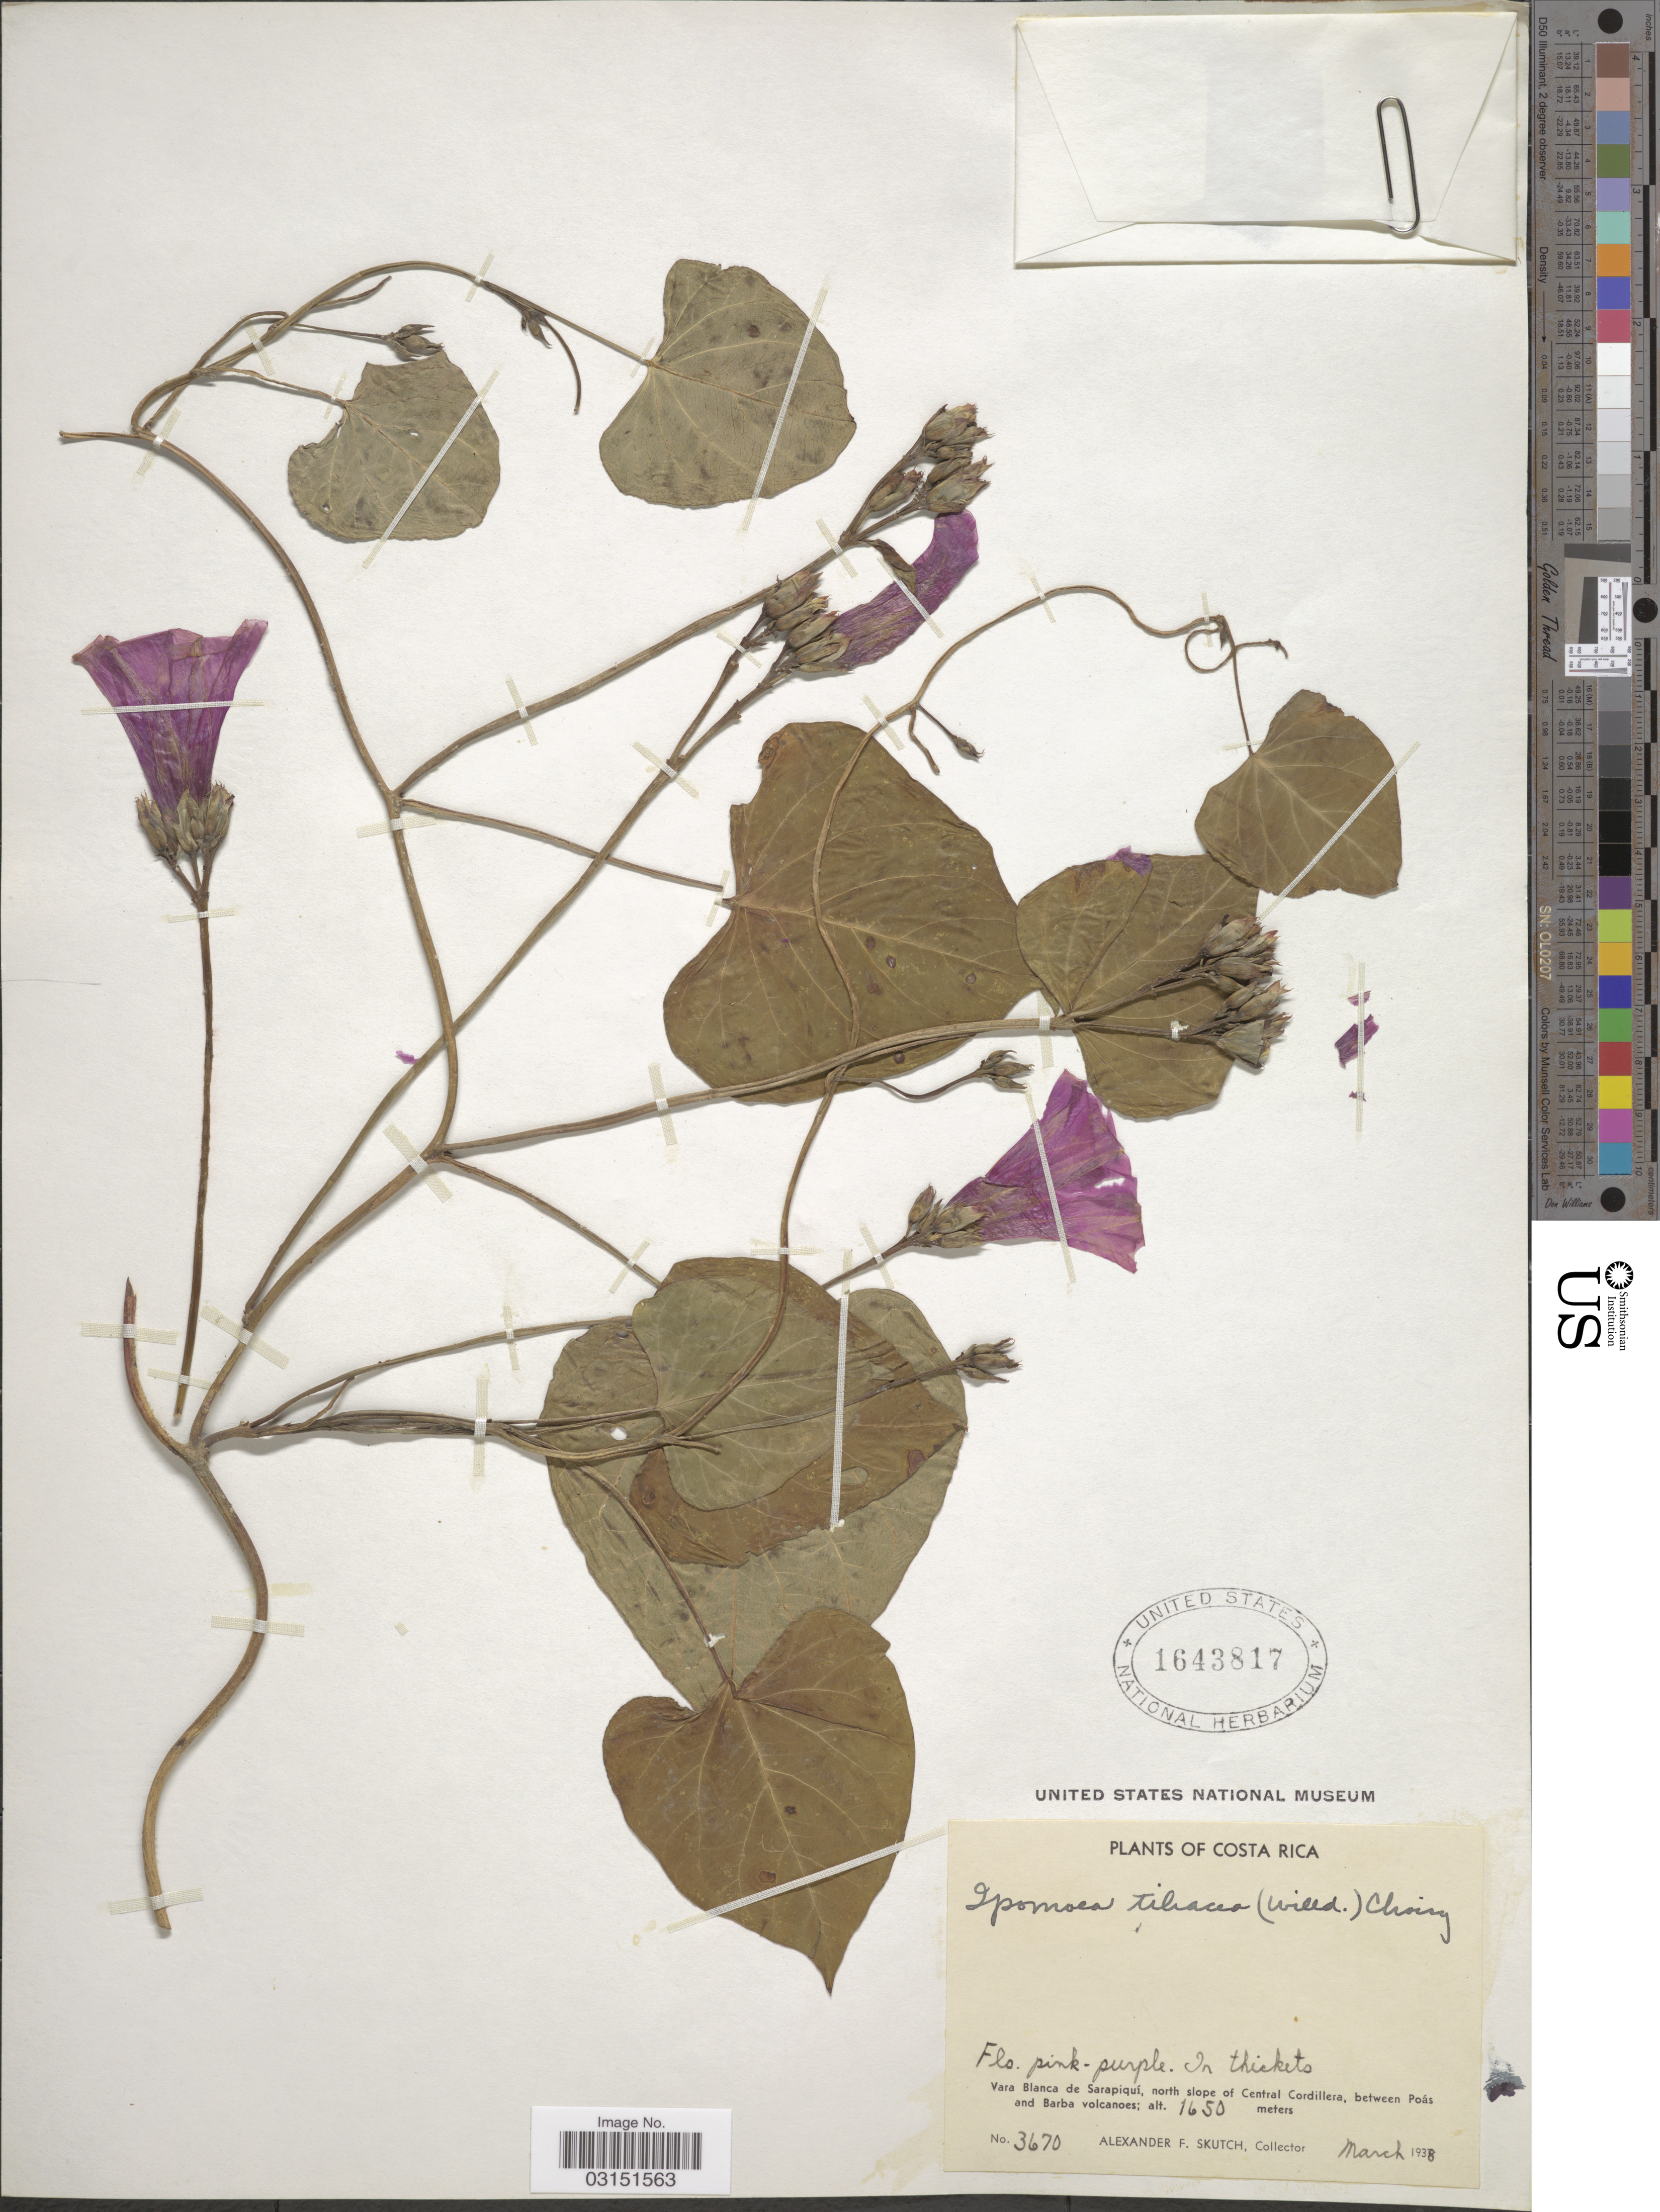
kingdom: Plantae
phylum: Tracheophyta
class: Magnoliopsida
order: Solanales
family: Convolvulaceae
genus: Ipomoea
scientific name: Ipomoea tiliacea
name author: (Willd.) Choisy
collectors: A. F. Skutch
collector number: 3670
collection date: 1938-03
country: Costa Rica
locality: Vara Blanca de Sarapiquí, north slope of Central Cordillera, between Poás and Barba volcanoes.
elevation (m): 1650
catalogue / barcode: US 1643817